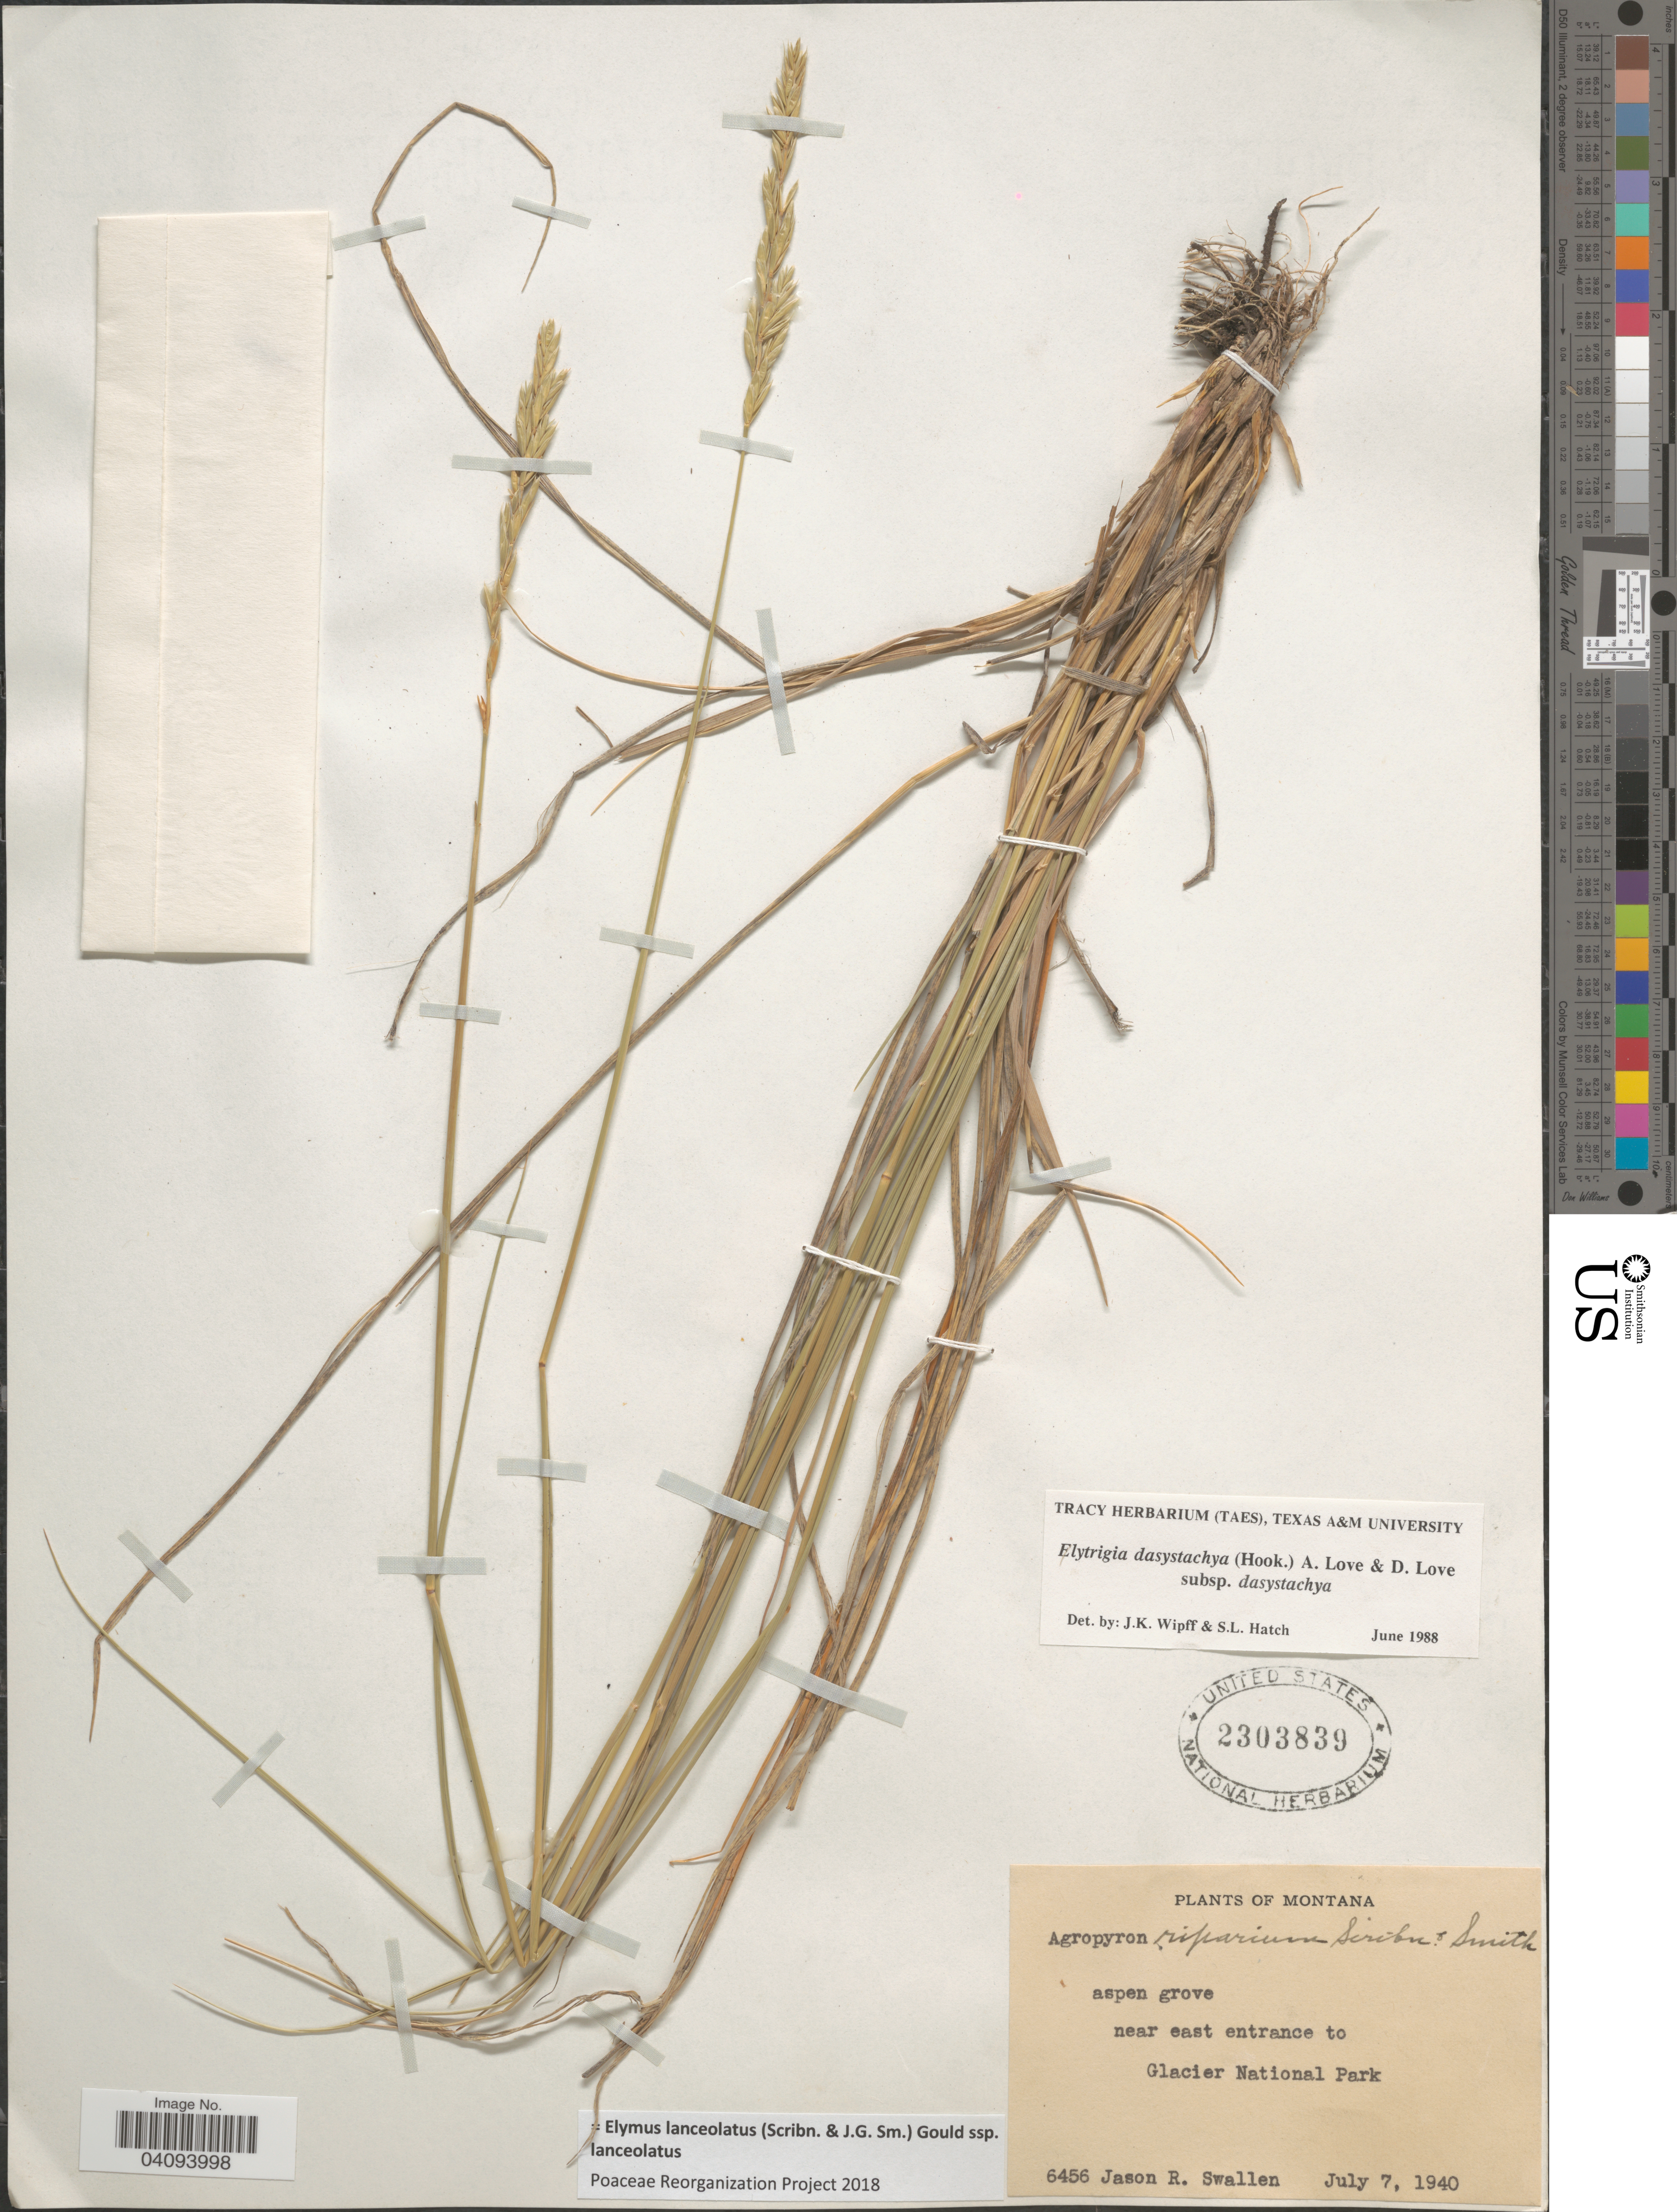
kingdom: Plantae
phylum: Tracheophyta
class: Liliopsida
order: Poales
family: Poaceae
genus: Elymus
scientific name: Elymus lanceolatus subsp. lanceolatus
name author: (Scribn. & J.G. Sm.) Gould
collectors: J. R. Swallen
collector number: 6456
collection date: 1940-07-07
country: United States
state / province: Montana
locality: Aspen grove near east entrance to Glacier National Park.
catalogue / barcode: US 2303839